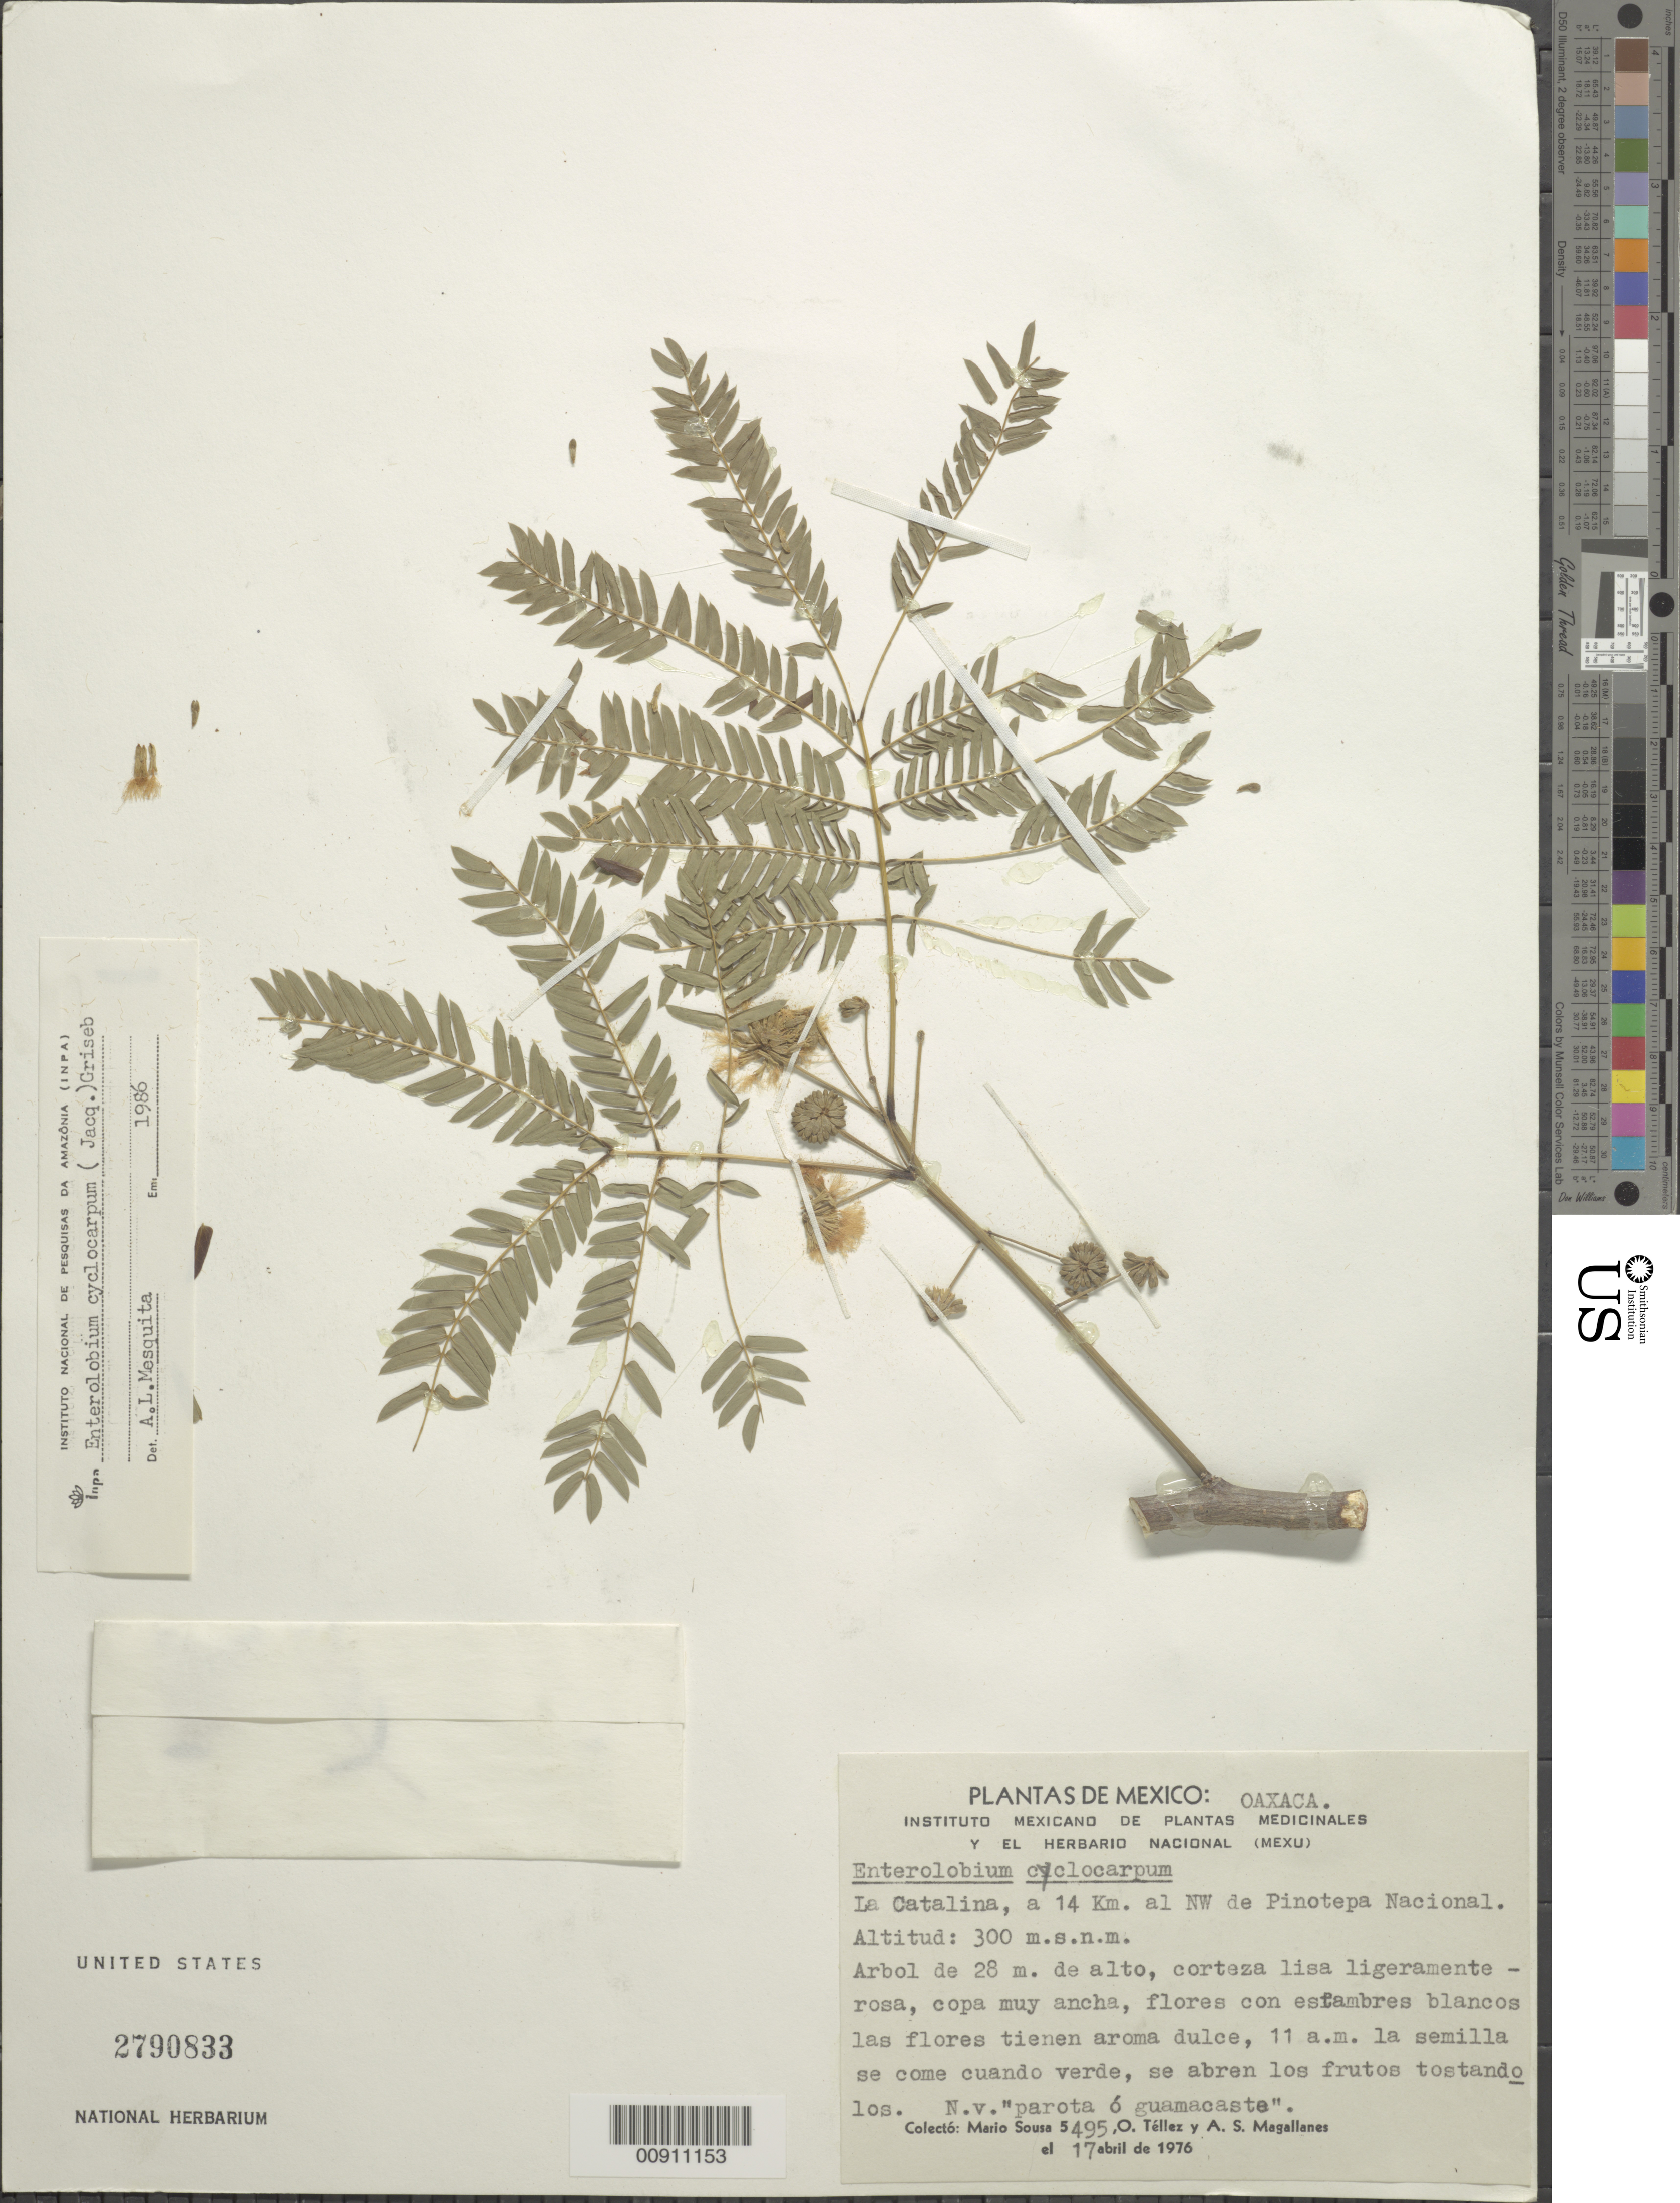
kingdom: Plantae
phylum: Tracheophyta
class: Magnoliopsida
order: Fabales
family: Fabaceae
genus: Enterolobium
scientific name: Enterolobium cyclocarpum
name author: (Jacq.) Griseb.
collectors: M. Sousa S., O. Téllez V. & A. Magallanes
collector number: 5495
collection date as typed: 17 Apr 1976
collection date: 1976-04-17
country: Mexico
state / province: Oaxaca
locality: La Catalina, a 14 km. al NW de Pinotepa Nacional.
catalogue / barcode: US 2790833